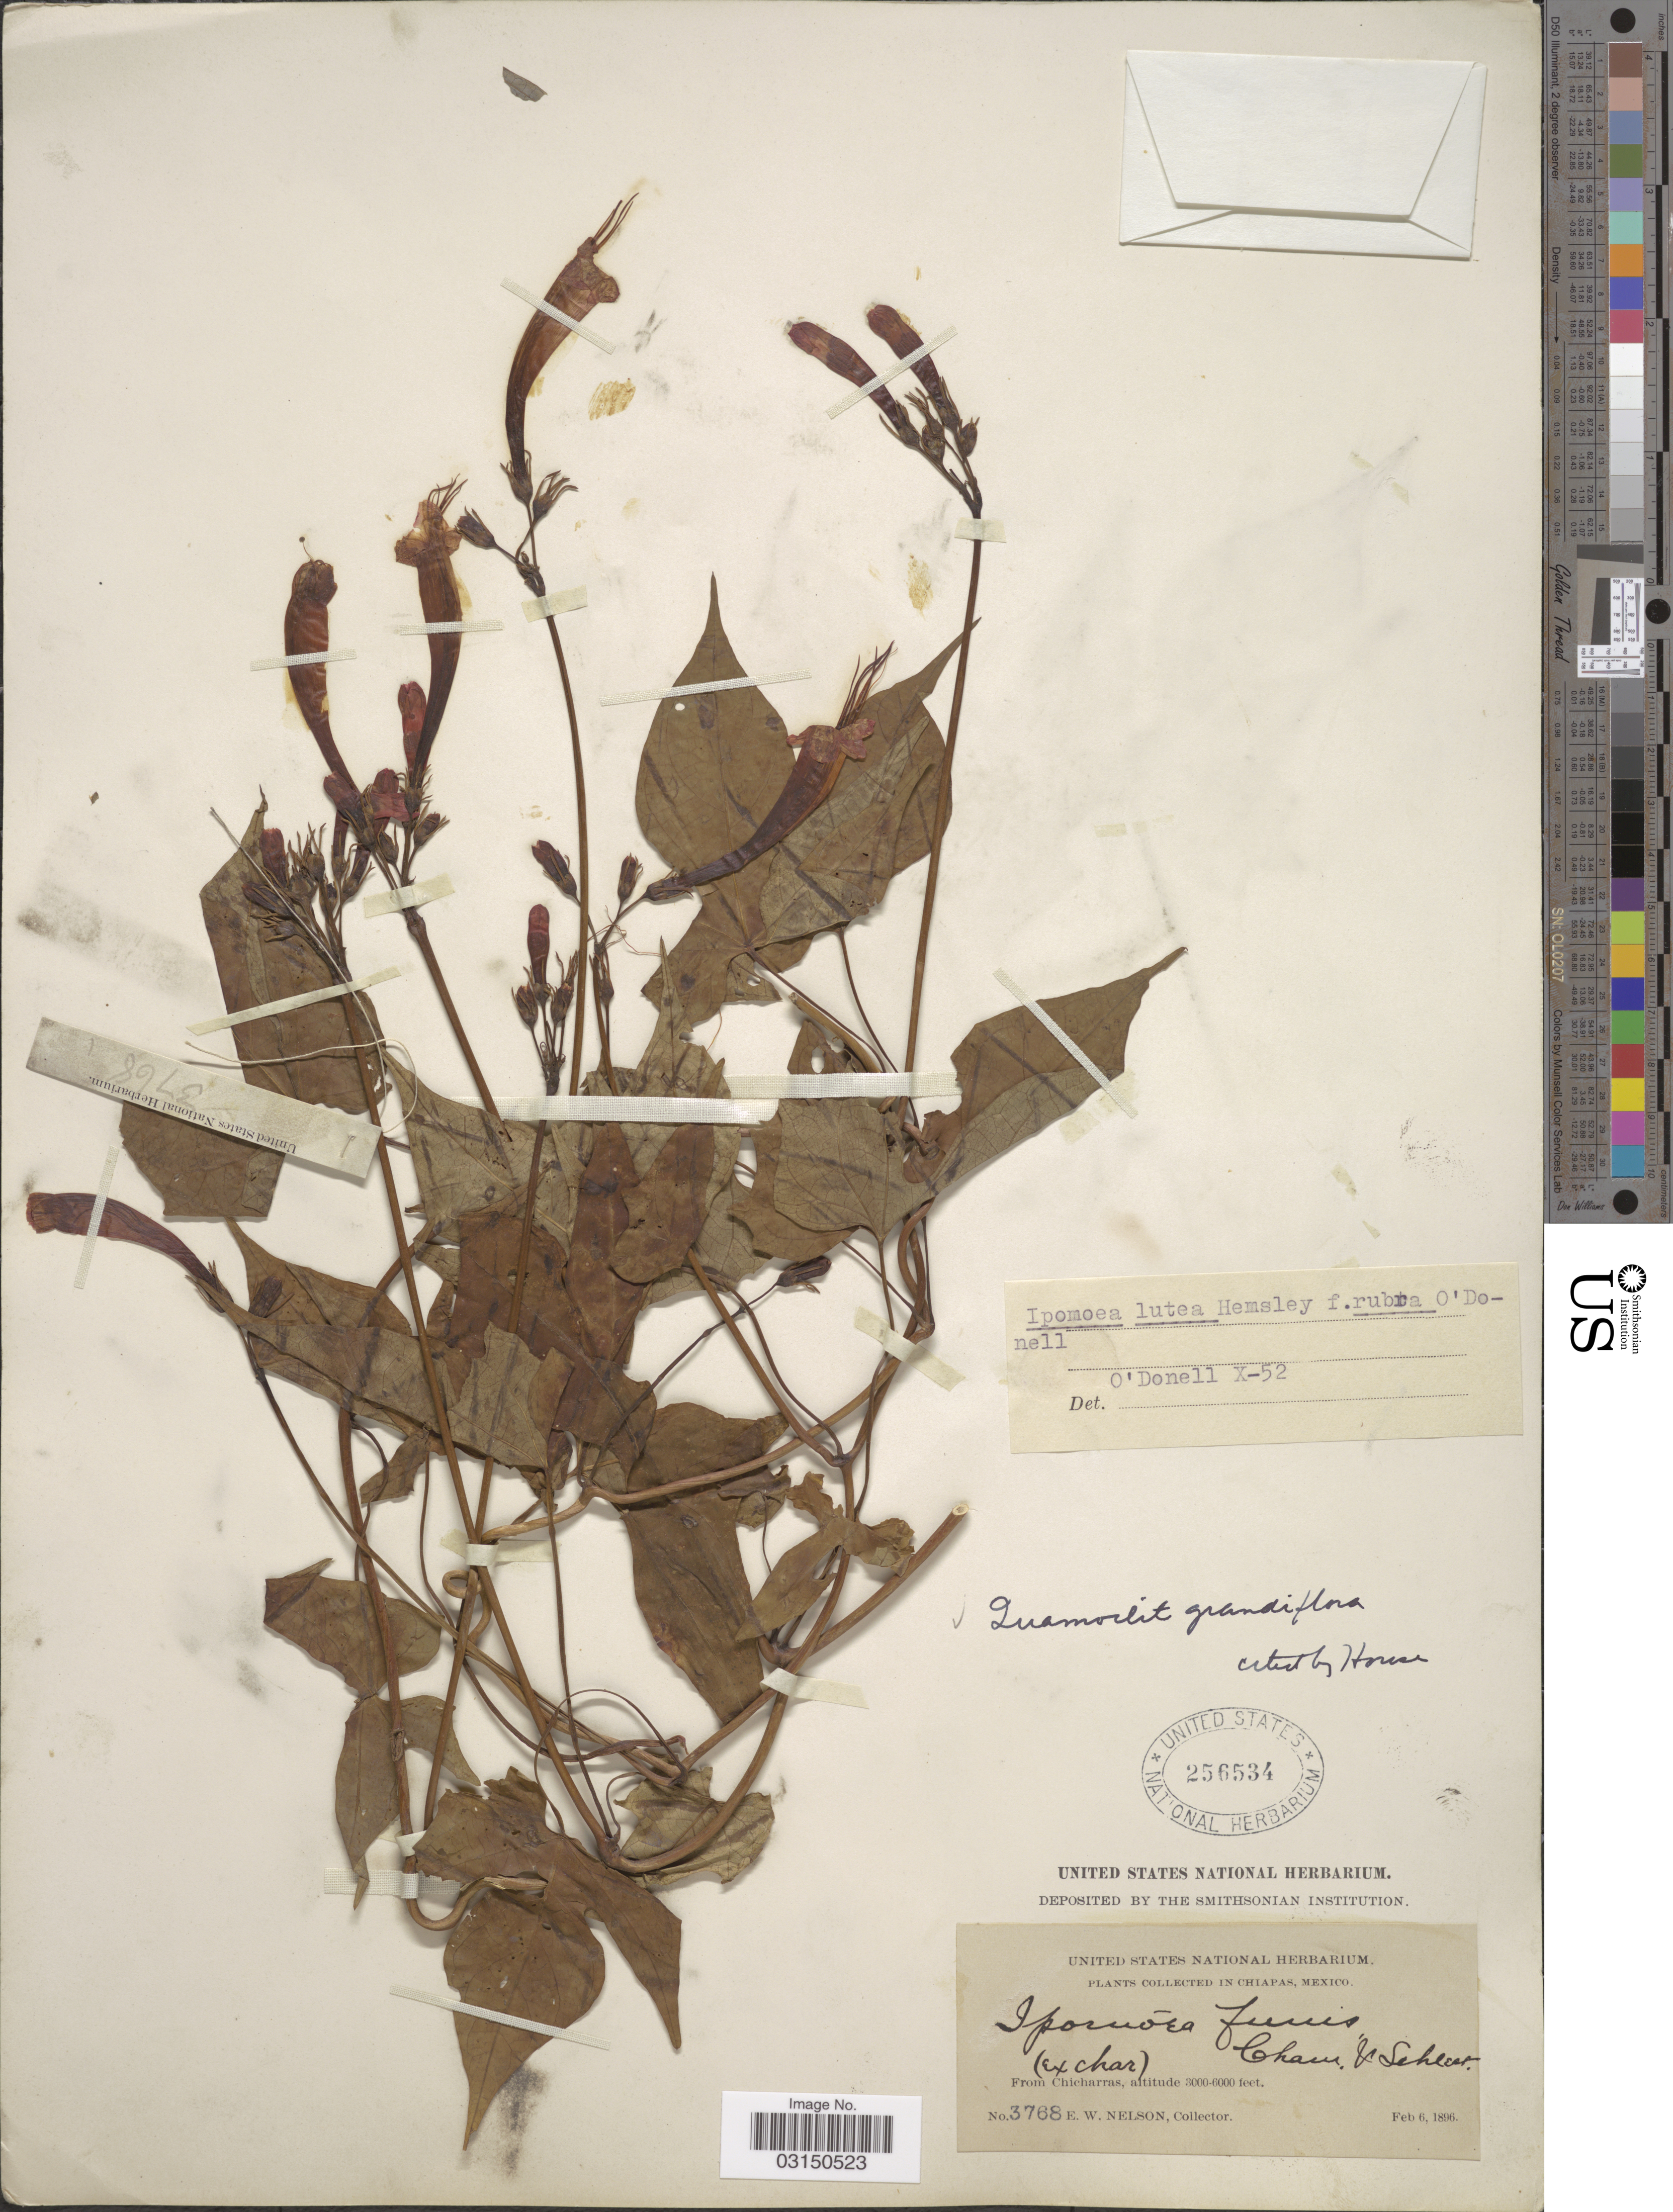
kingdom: Plantae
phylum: Tracheophyta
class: Magnoliopsida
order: Solanales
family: Convolvulaceae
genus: Ipomoea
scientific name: Ipomoea lutea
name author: Hemsl.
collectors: E. W. Nelson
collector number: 3768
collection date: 1896-02-06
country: Mexico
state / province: Chiapas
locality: From Chicharras.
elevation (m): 914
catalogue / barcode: US 256534